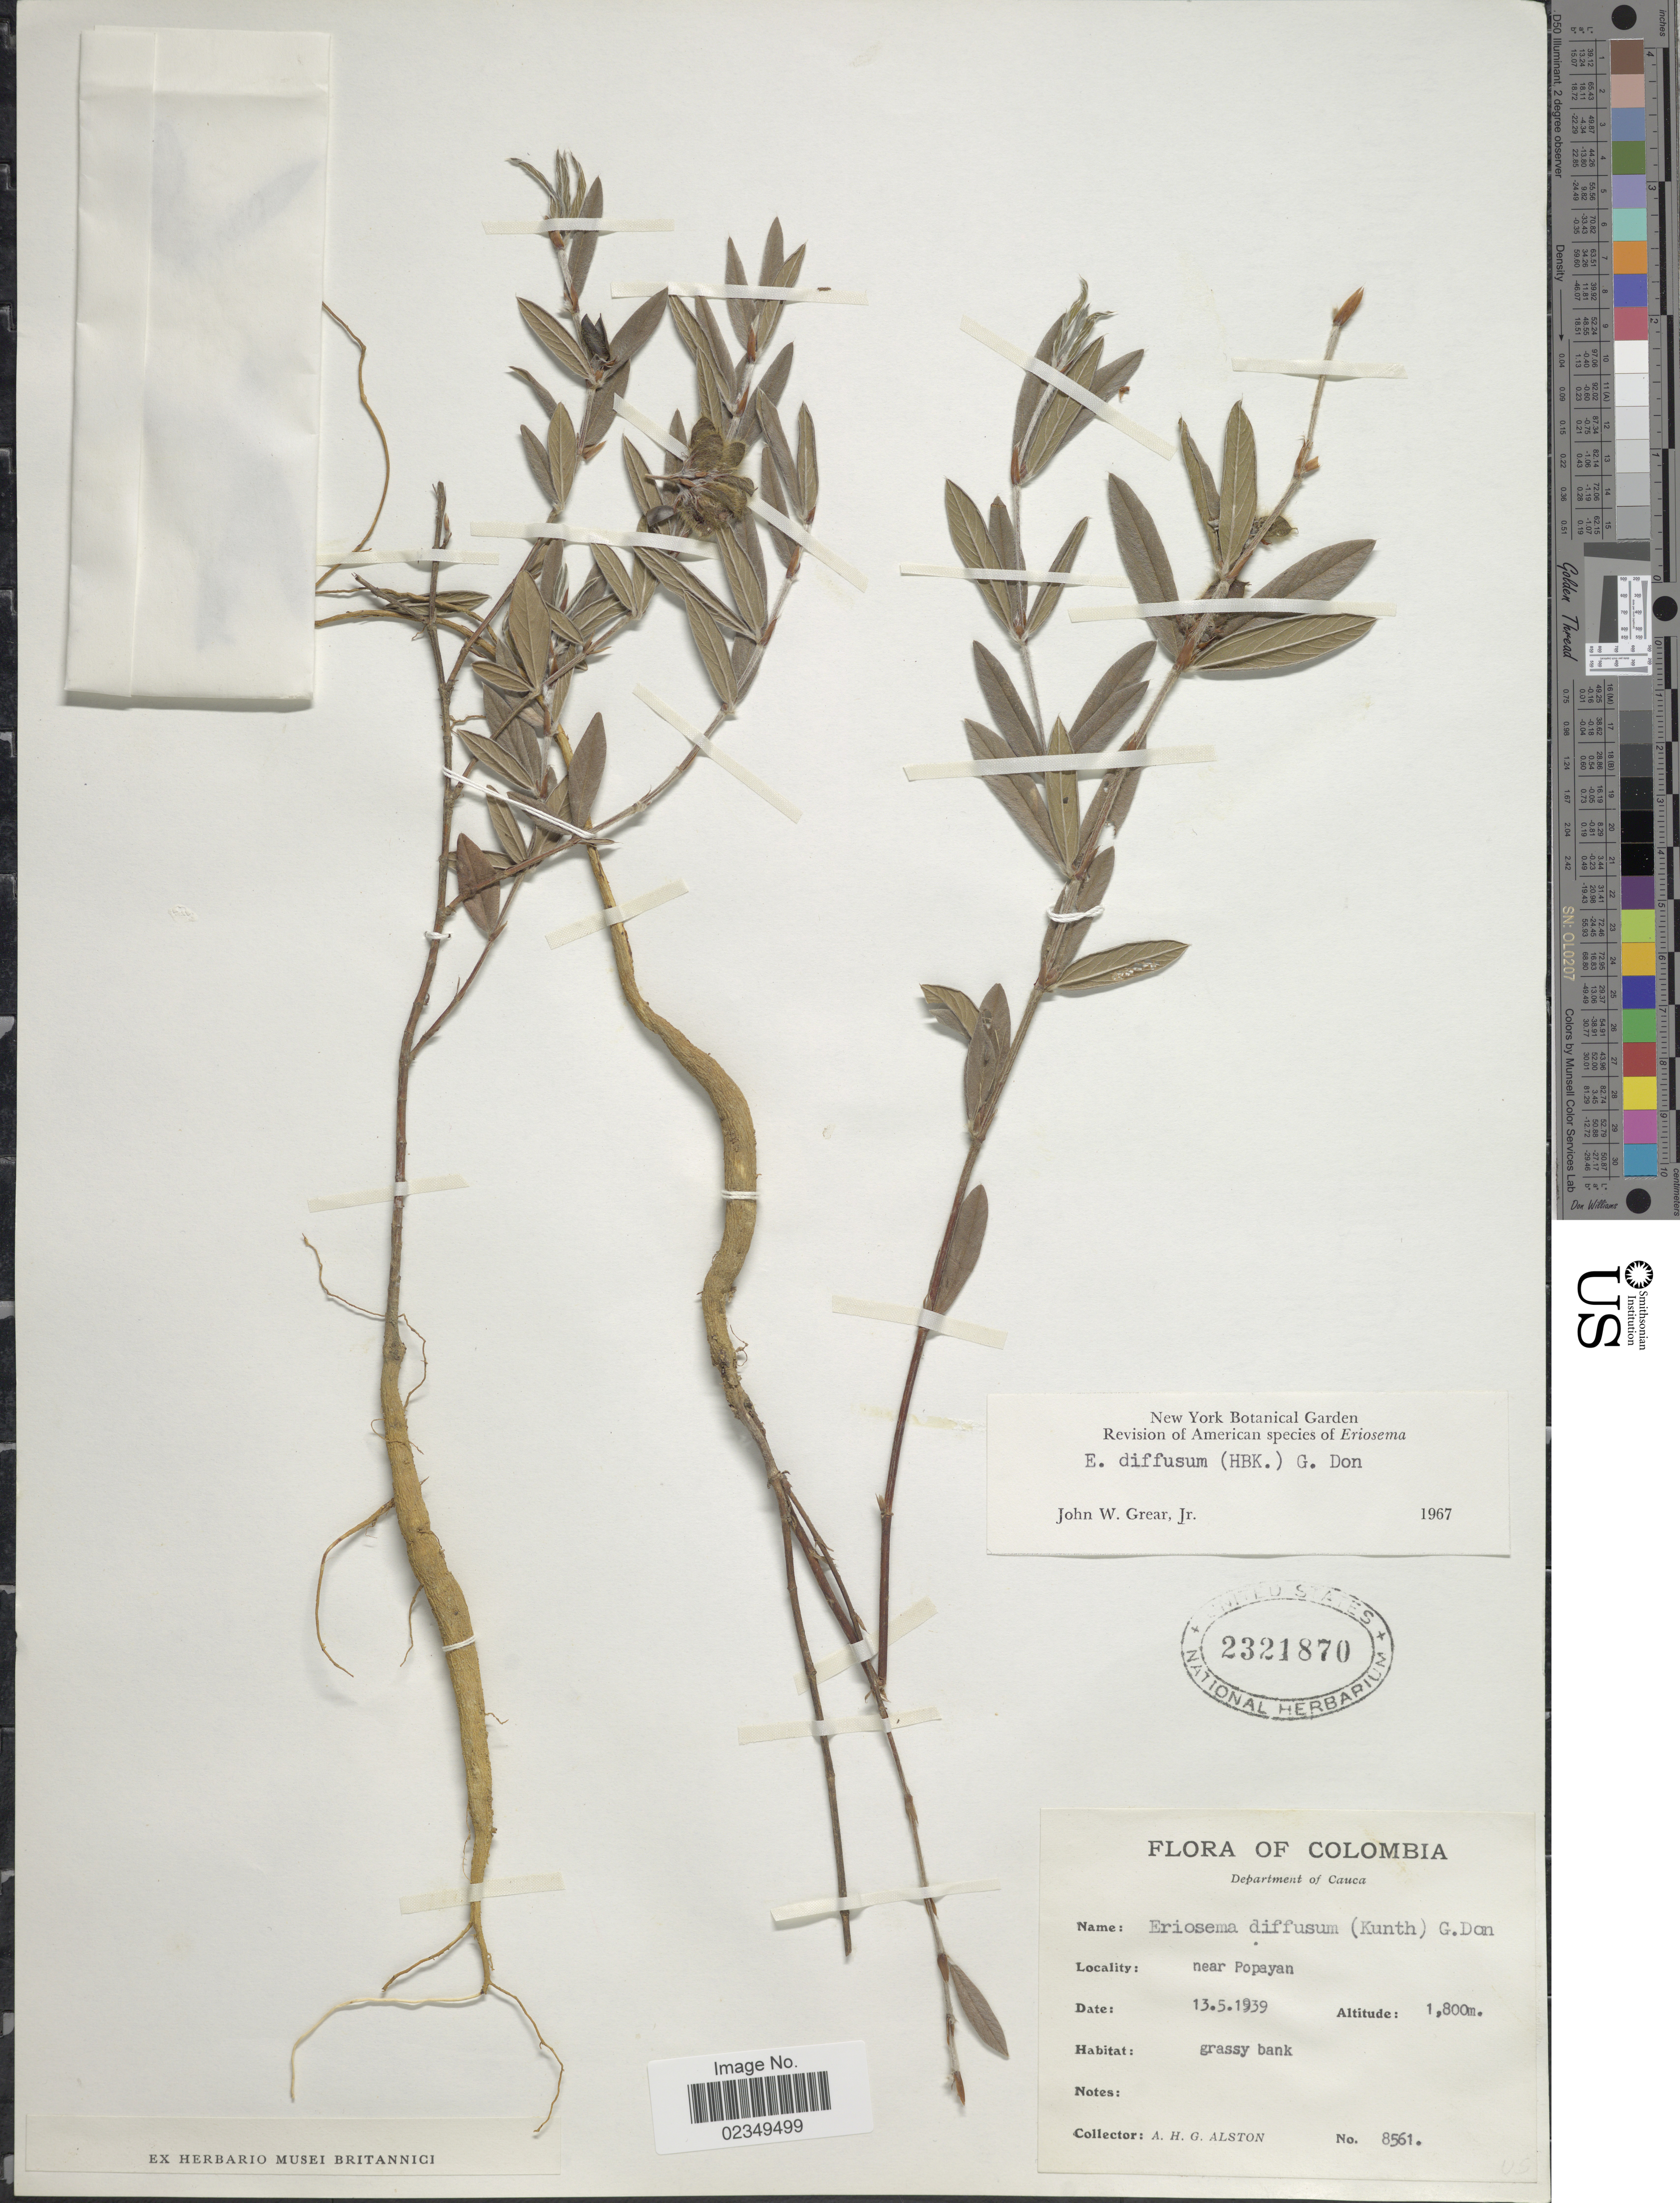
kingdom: Plantae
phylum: Tracheophyta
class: Magnoliopsida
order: Fabales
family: Fabaceae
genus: Eriosema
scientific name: Eriosema diffusum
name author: (Kunth) G. Don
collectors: A. H. Alston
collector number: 8561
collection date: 1939-05-13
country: Colombia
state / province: Cauca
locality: Near Popayan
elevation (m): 1800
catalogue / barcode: US 2321870